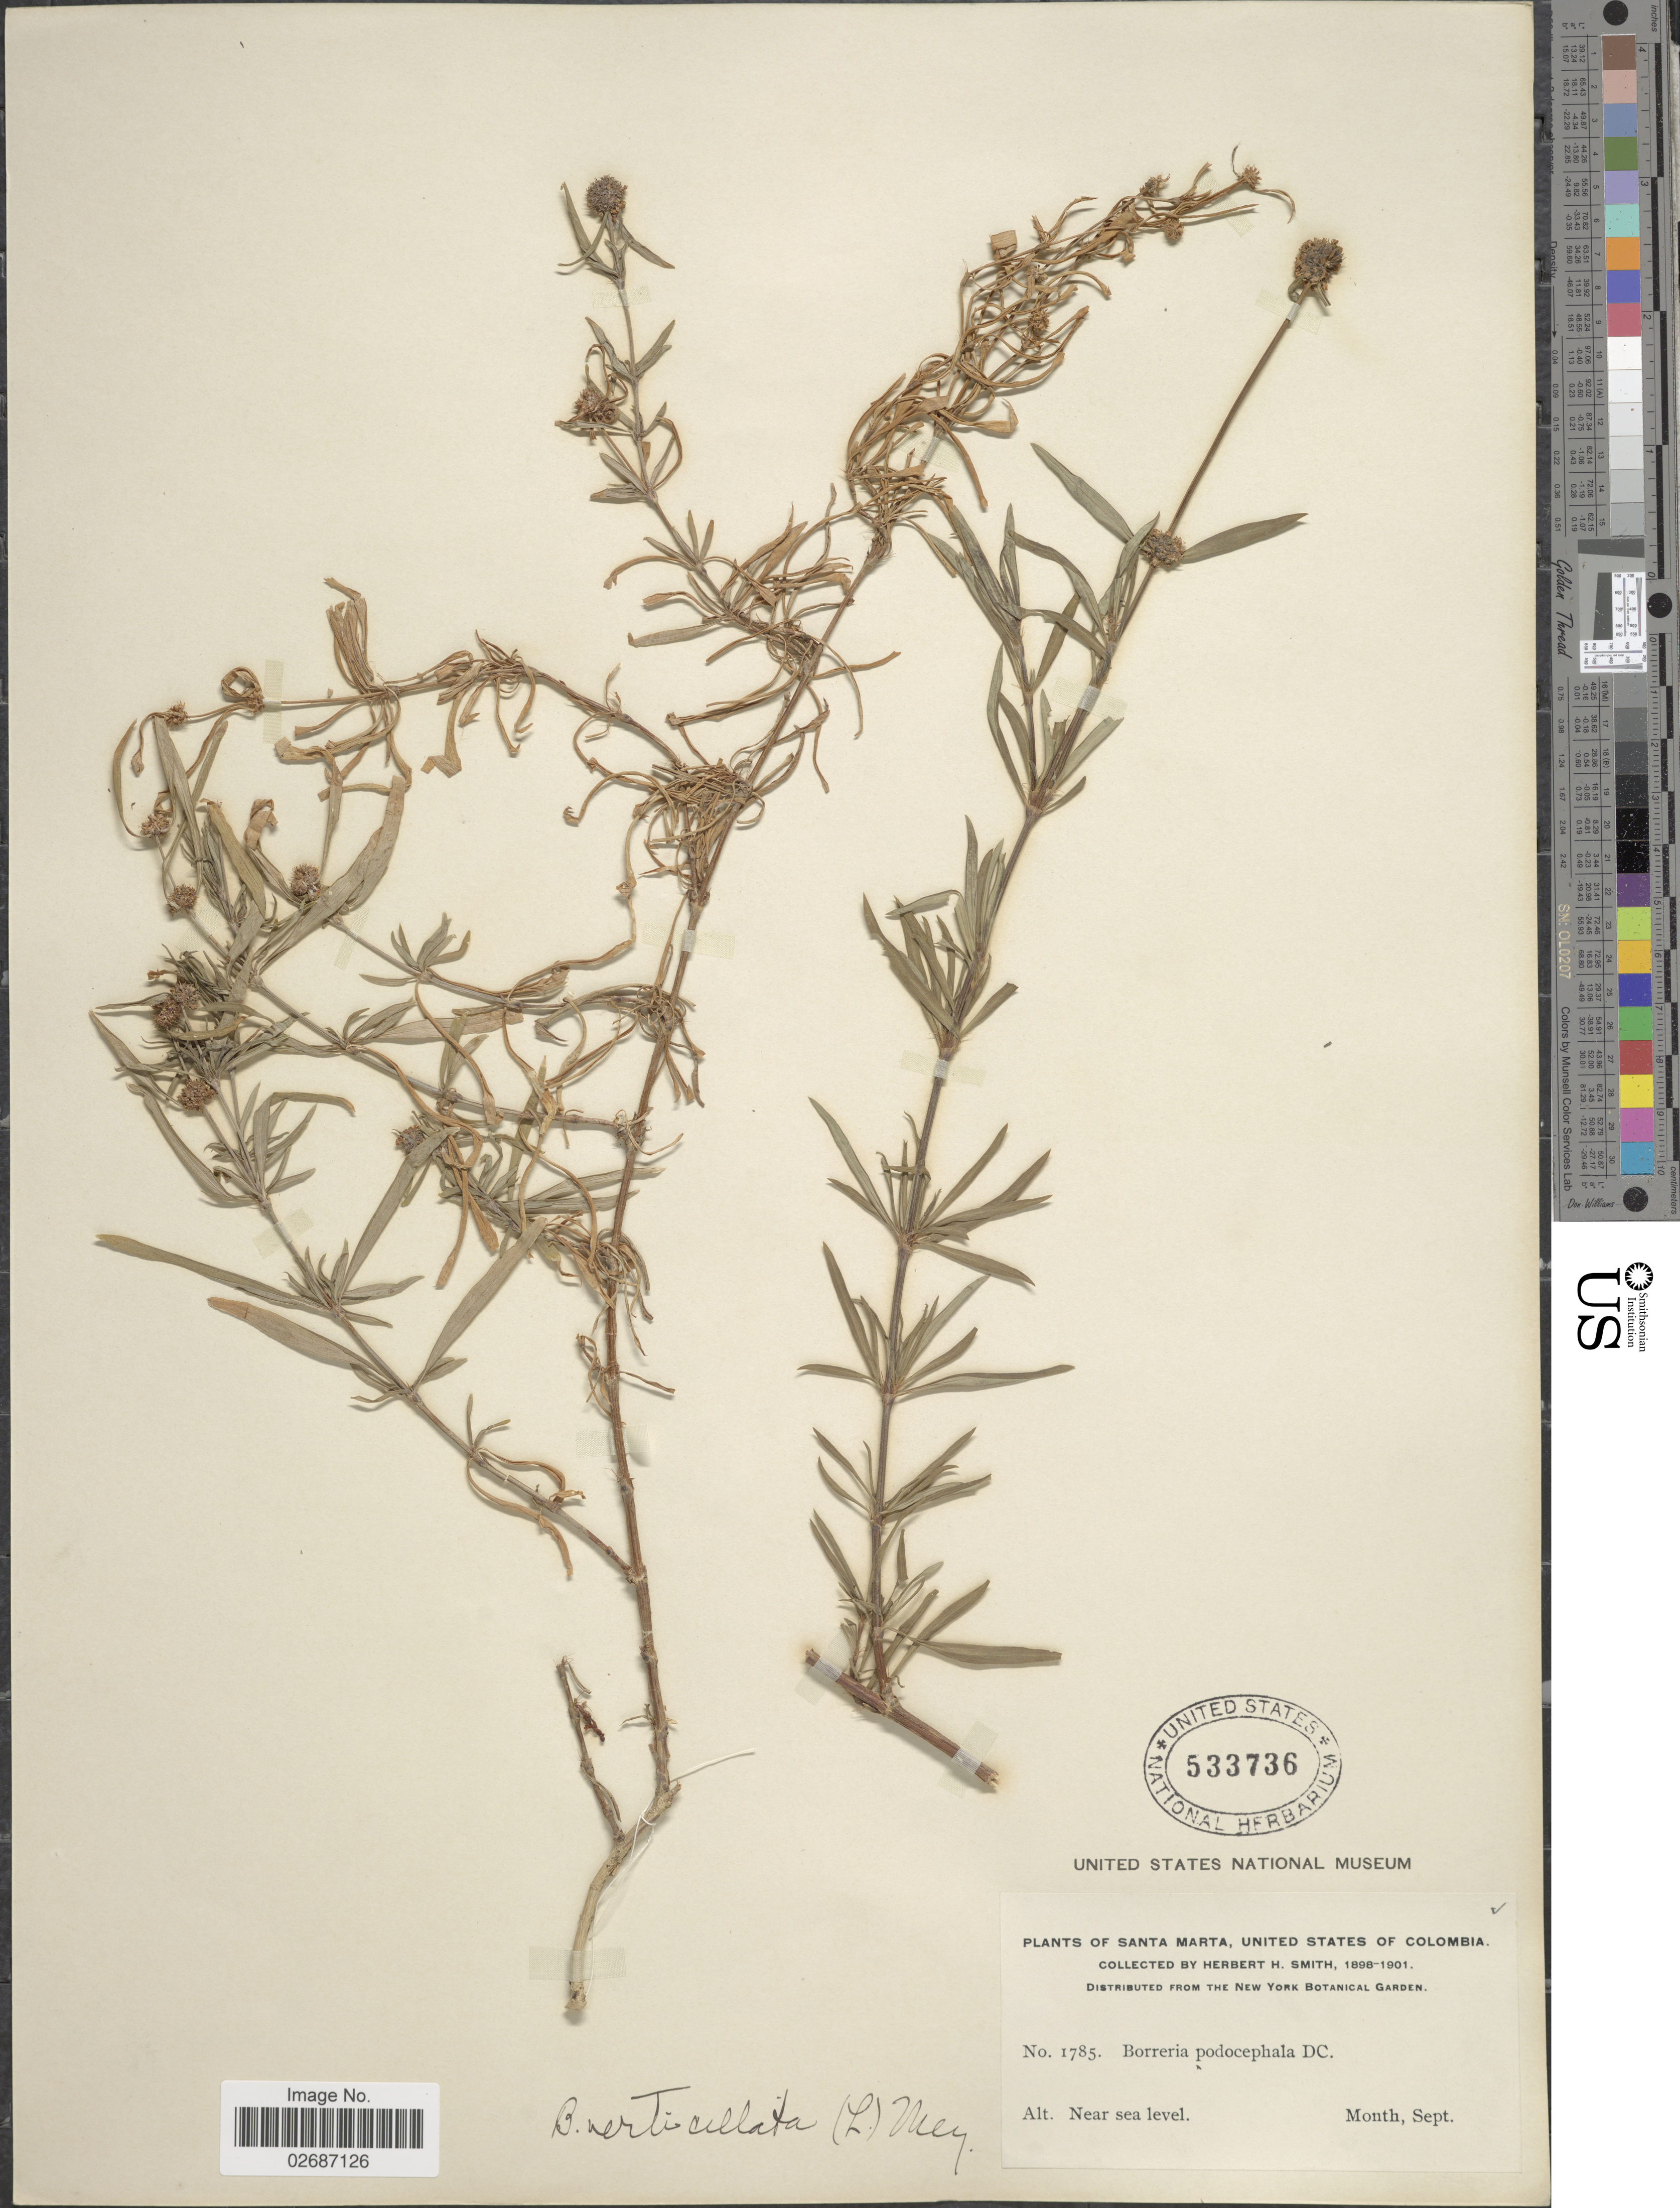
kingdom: Plantae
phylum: Tracheophyta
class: Magnoliopsida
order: Gentianales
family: Rubiaceae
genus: Borreria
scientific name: Borreria verticillata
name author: (L.) G. Mey.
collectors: Herbert H. Smith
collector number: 1785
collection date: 1898/1901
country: Colombia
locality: Santa Marta, United States of Columbia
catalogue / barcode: US 533736